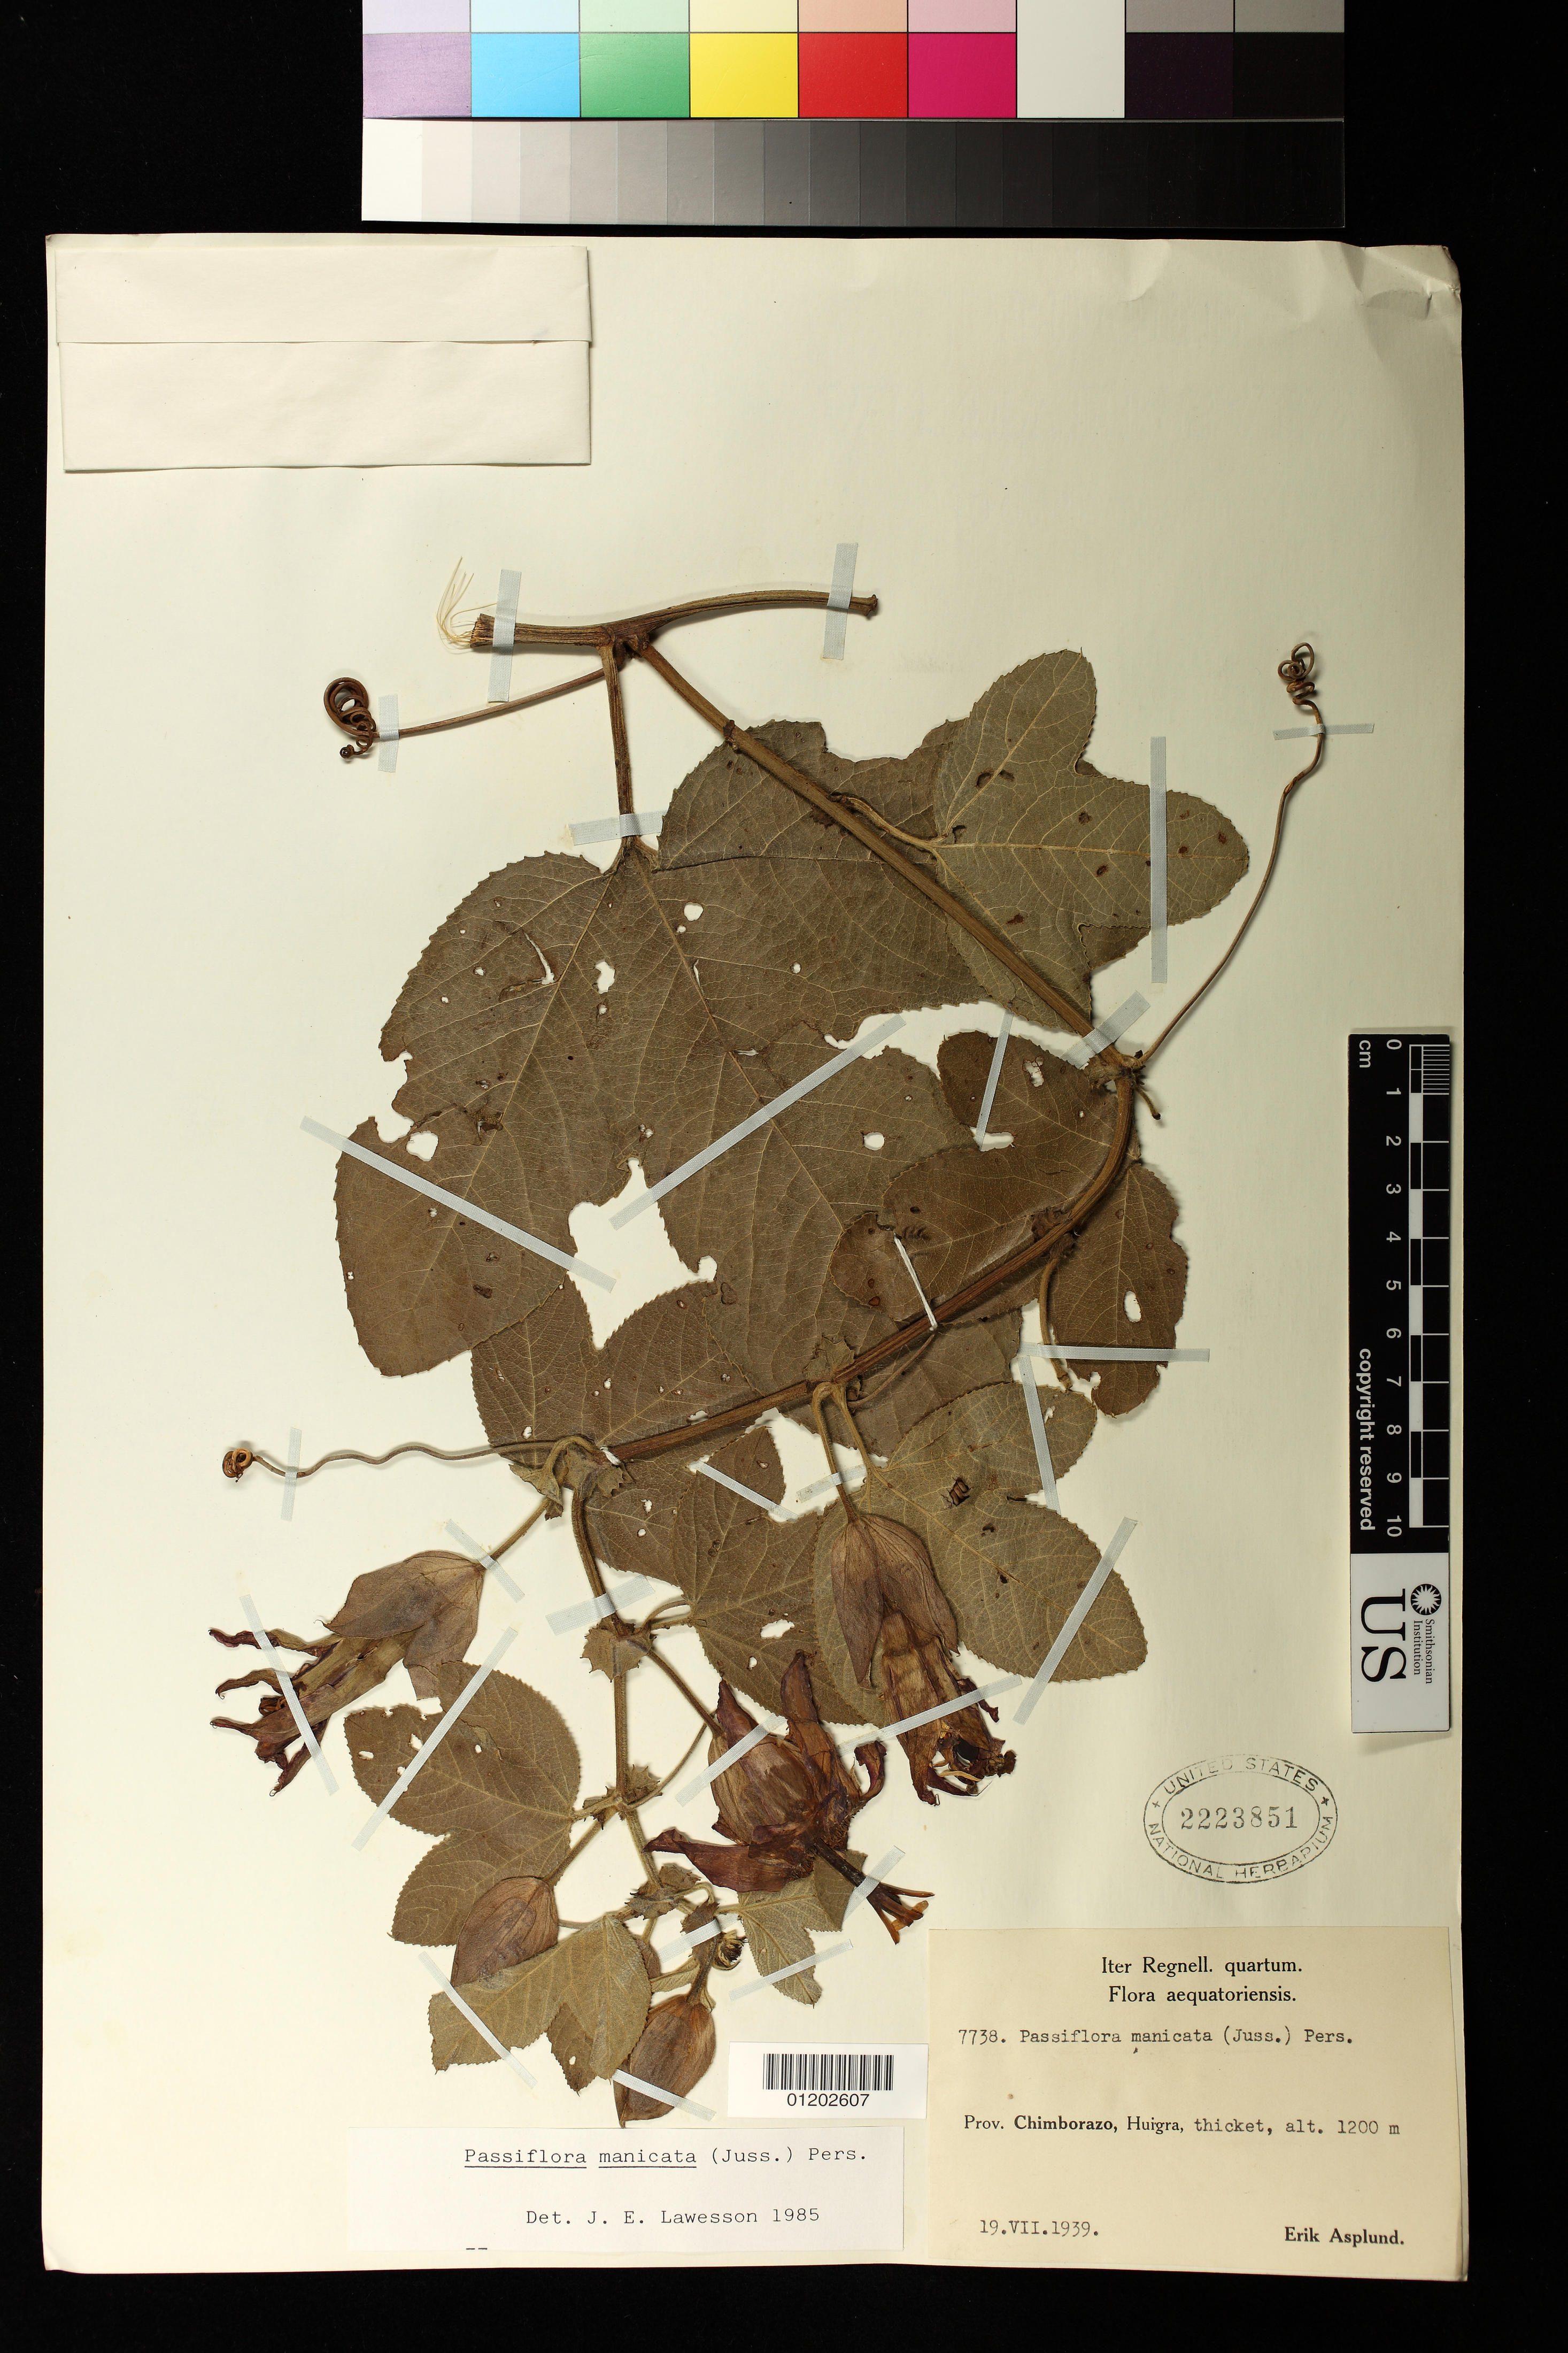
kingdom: Plantae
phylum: Tracheophyta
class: Magnoliopsida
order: Malpighiales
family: Passifloraceae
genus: Passiflora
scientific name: Passiflora manicata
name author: (Juss.) Pers.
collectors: E. Asplund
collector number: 7738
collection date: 1939-07-19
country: Ecuador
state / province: Chimborazo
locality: Huigra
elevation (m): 1200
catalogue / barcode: US 2223851